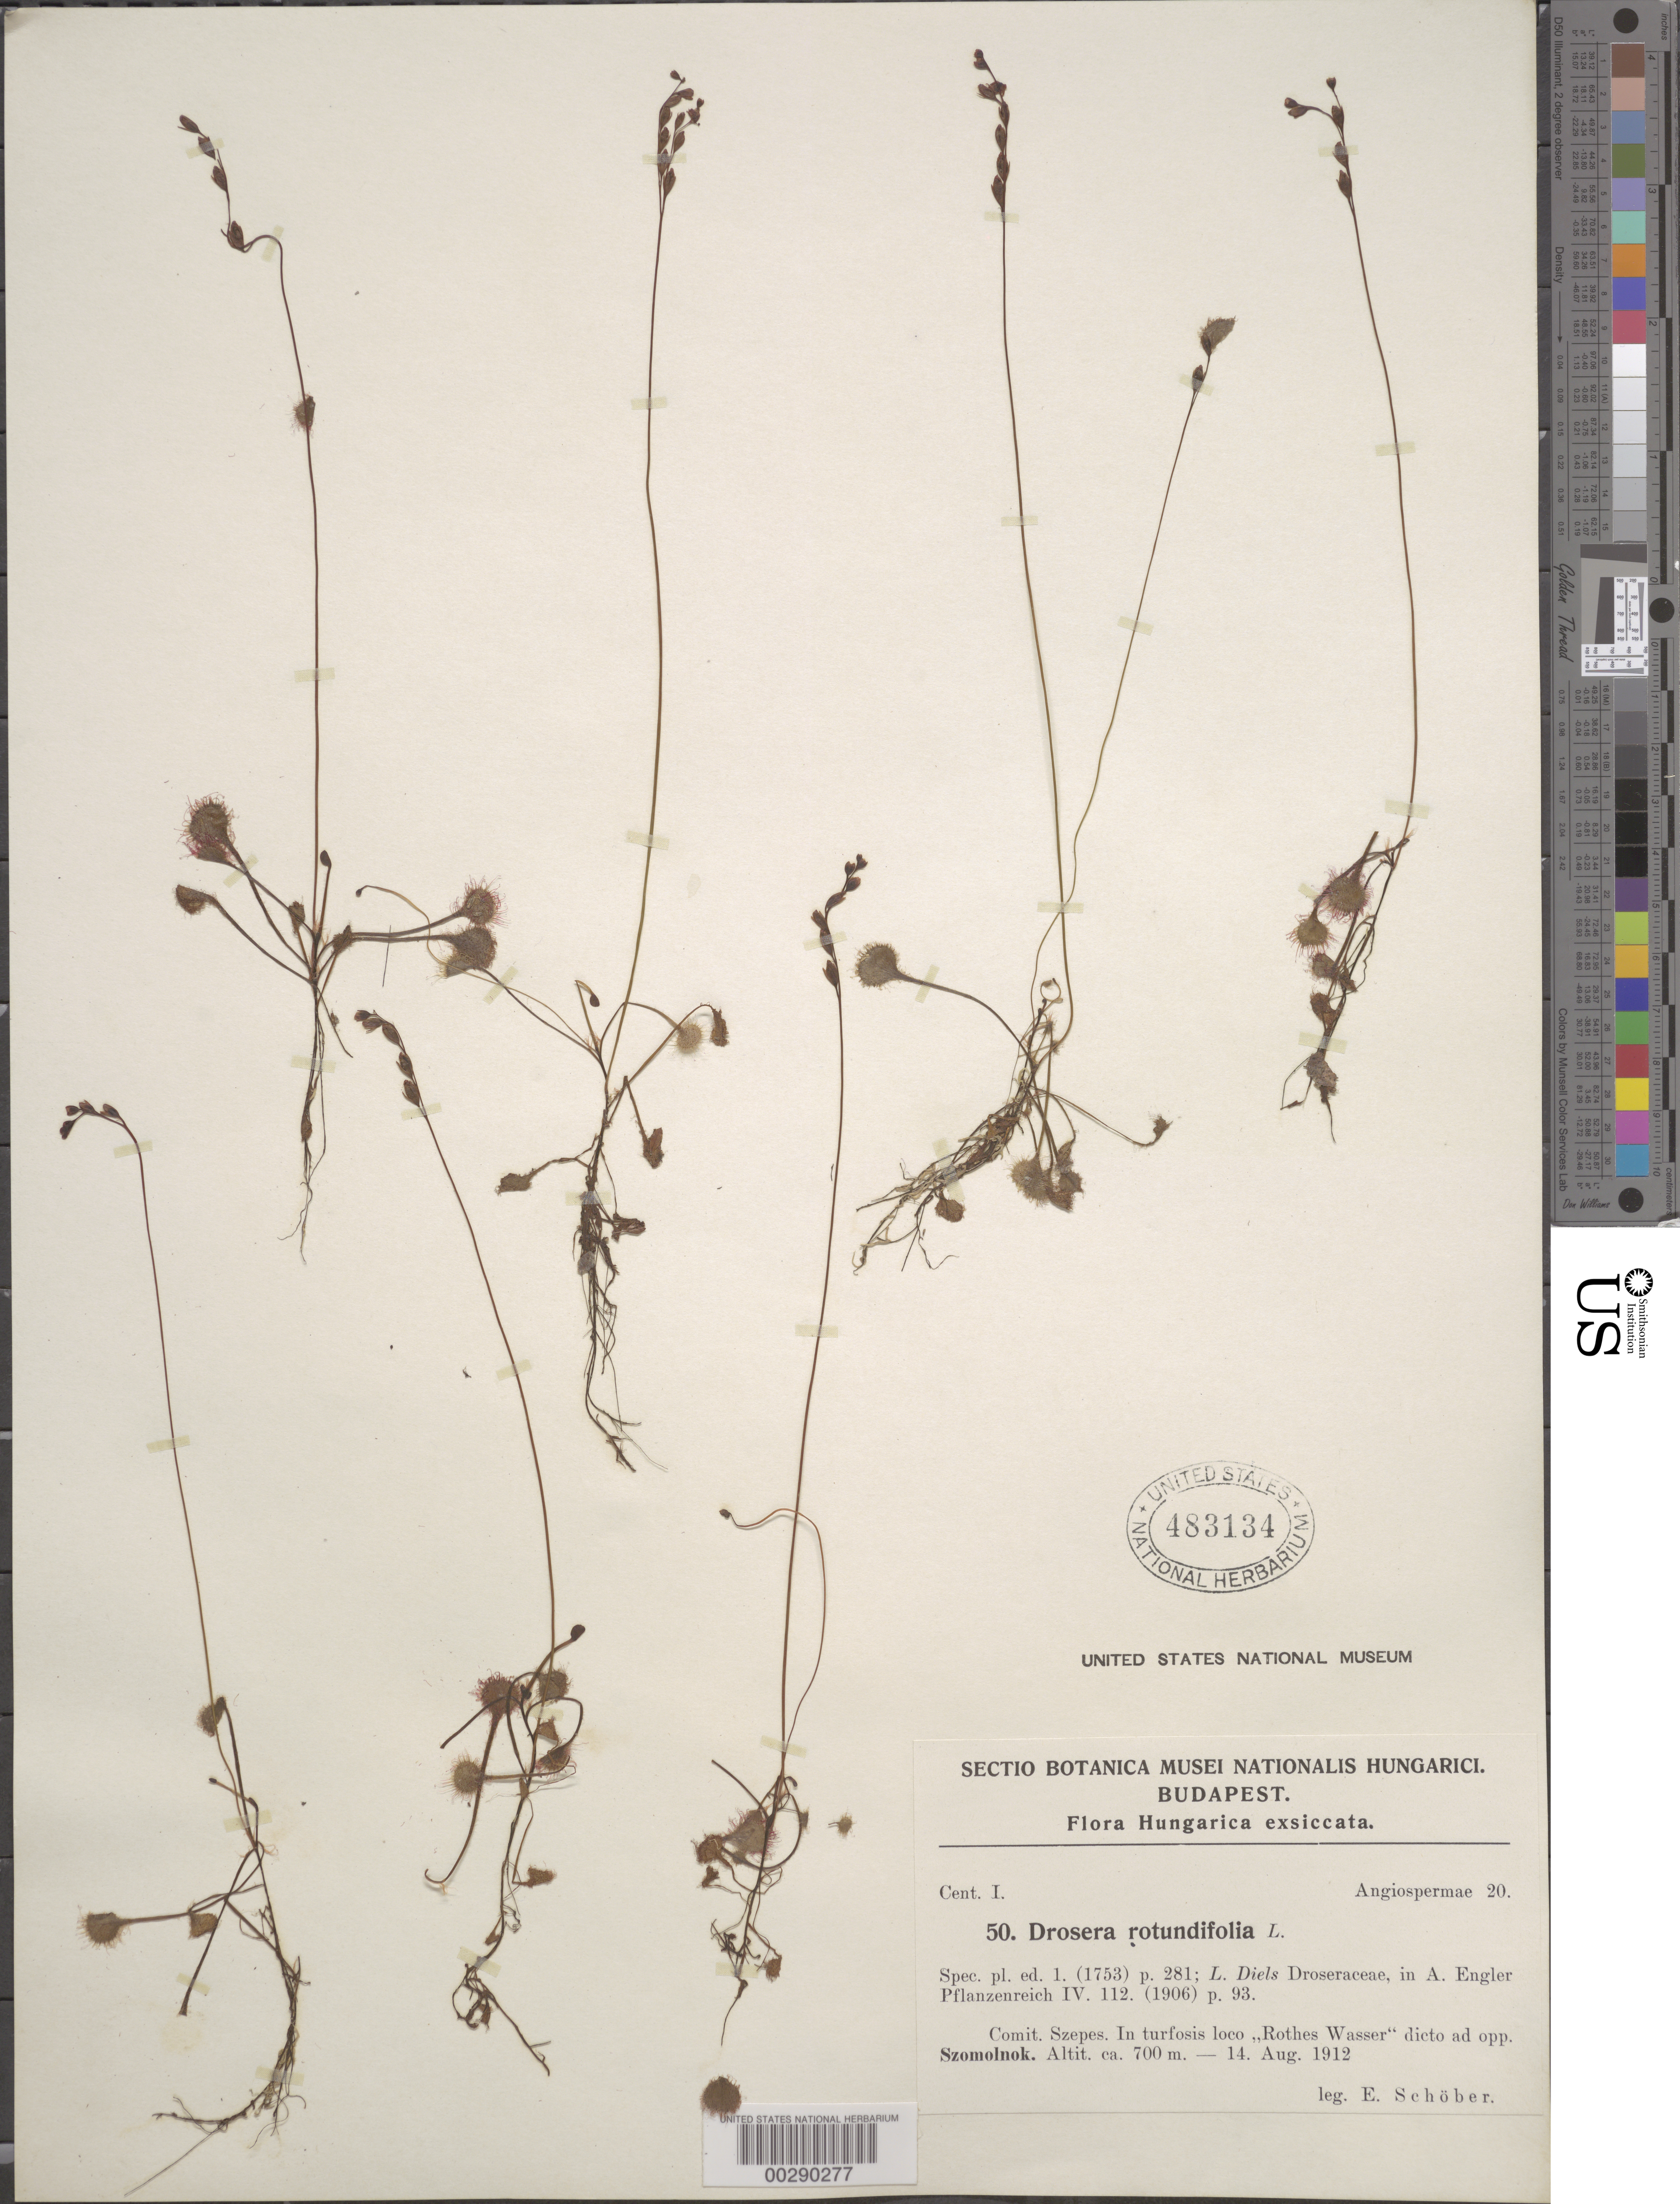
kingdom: Plantae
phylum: Tracheophyta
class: Magnoliopsida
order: Caryophyllales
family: Droseraceae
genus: Drosera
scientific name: Drosera rotundifolia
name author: L.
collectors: E. Schober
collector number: Fl. Hungarica Exsicc. 50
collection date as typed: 14 Aug 1912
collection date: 1912-08-14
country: Hungary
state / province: Hajdú-Bihar (?)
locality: Comit. szepes. szomolnok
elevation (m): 700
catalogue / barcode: US 483134